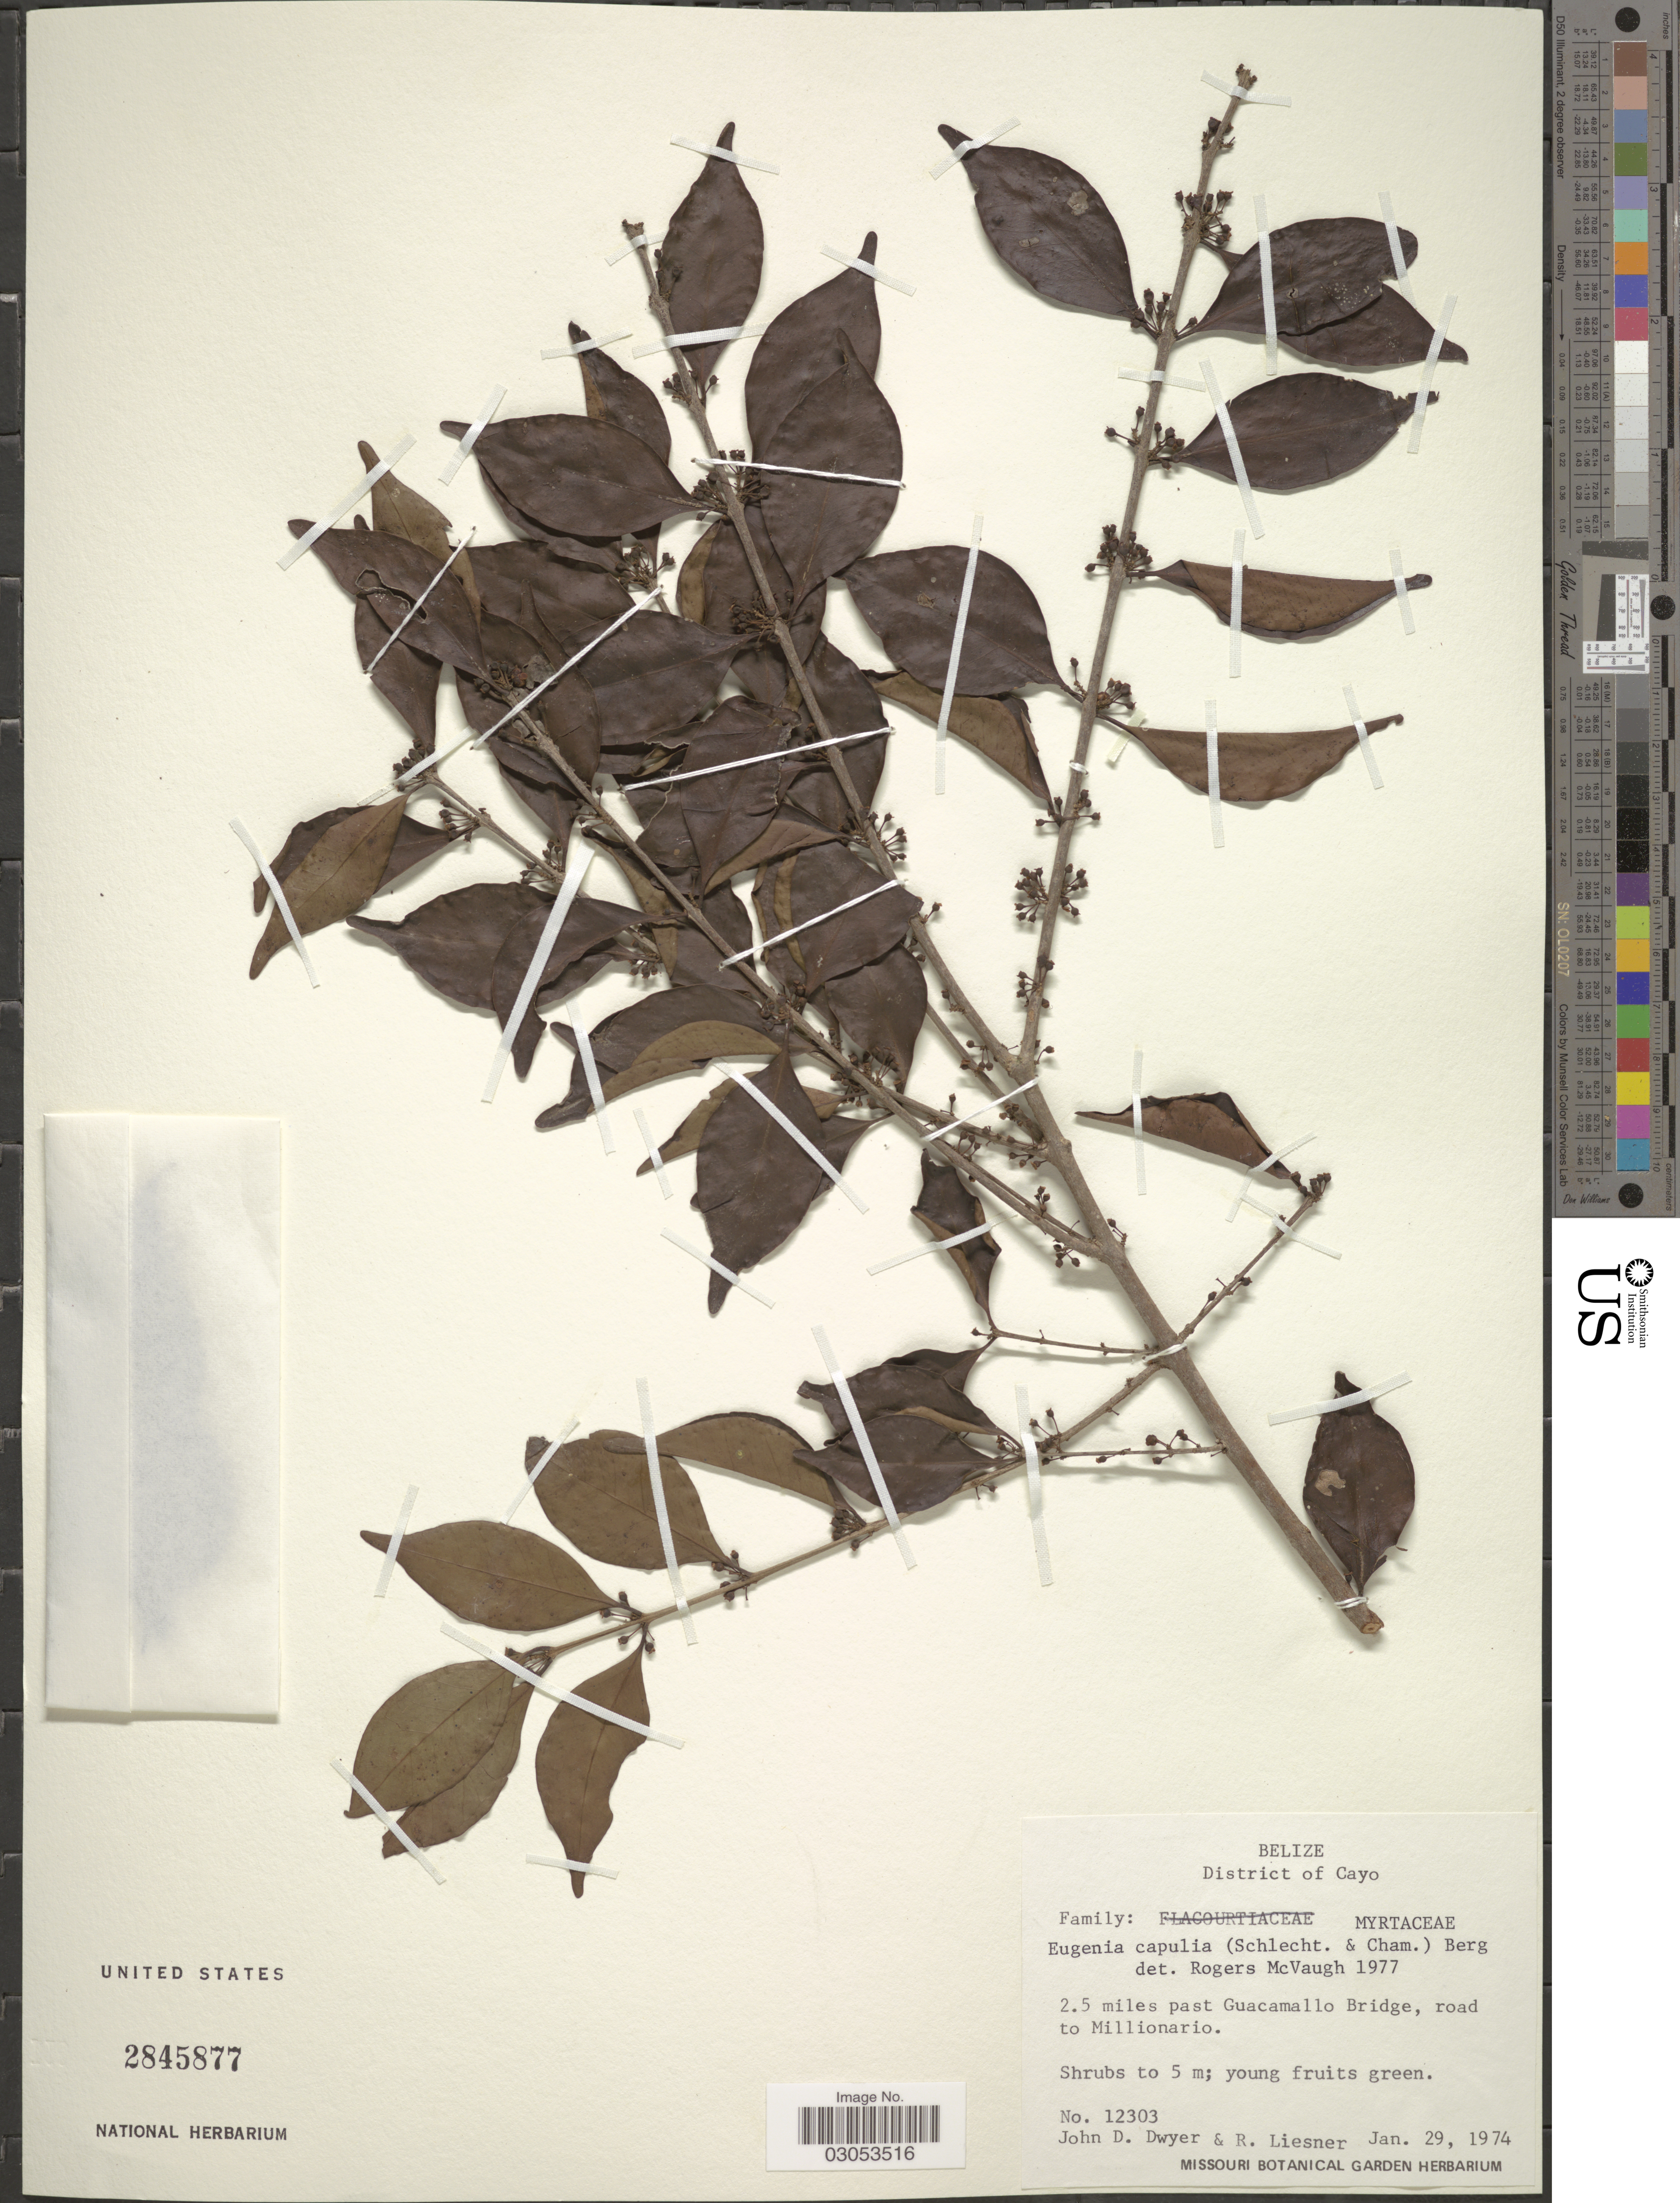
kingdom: Plantae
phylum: Tracheophyta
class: Magnoliopsida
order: Myrtales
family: Myrtaceae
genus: Eugenia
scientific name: Eugenia capuli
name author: (Schltdl. & Cham.) Hook. & Arn.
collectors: J. D. Dwyer & R. L. Liesner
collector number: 12303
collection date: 1974-01-29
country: Belize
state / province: Cayo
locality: District of Cayo. 2.5 miles past Guacamallo Bridge, road to Millionario.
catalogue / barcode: US 2845877